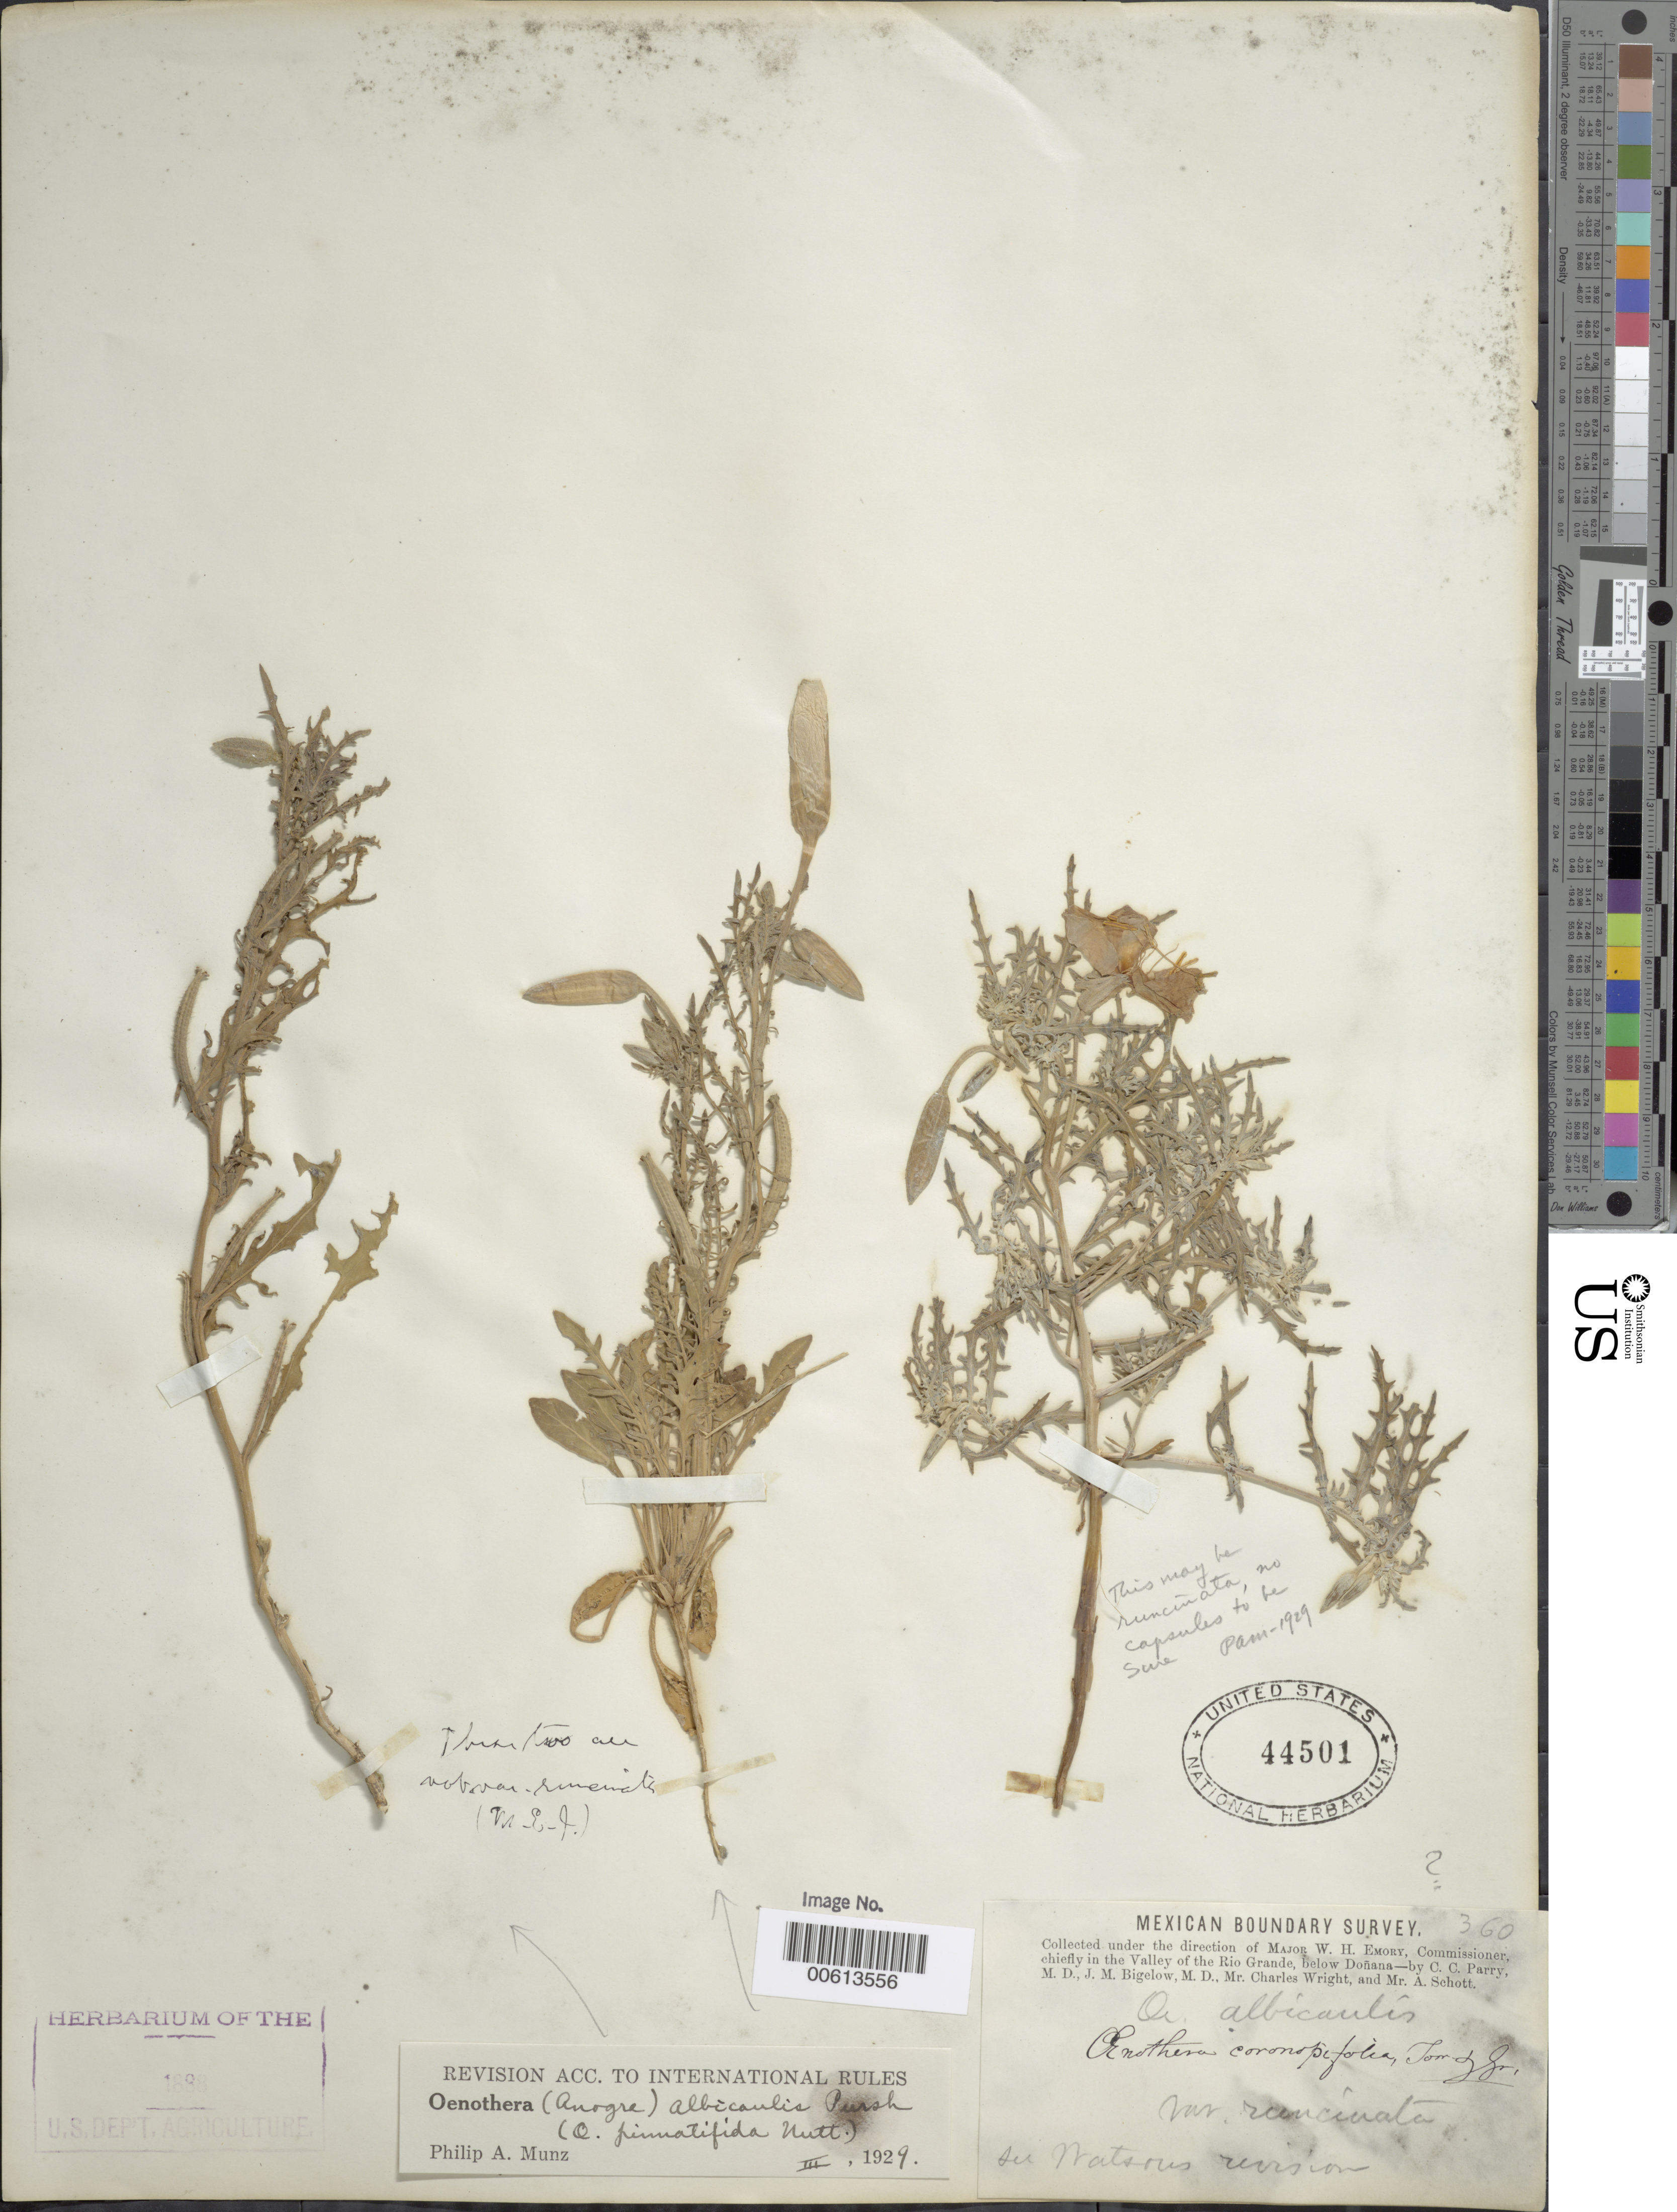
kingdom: Plantae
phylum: Tracheophyta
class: Magnoliopsida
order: Myrtales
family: Onagraceae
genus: Oenothera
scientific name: Oenothera albicaulis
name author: Pursh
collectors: C. C. Parry, J. M. Bigelow, C. Wright & A. C. V. Schott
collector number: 360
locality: Valley of the Rio Grande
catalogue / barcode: US 44501